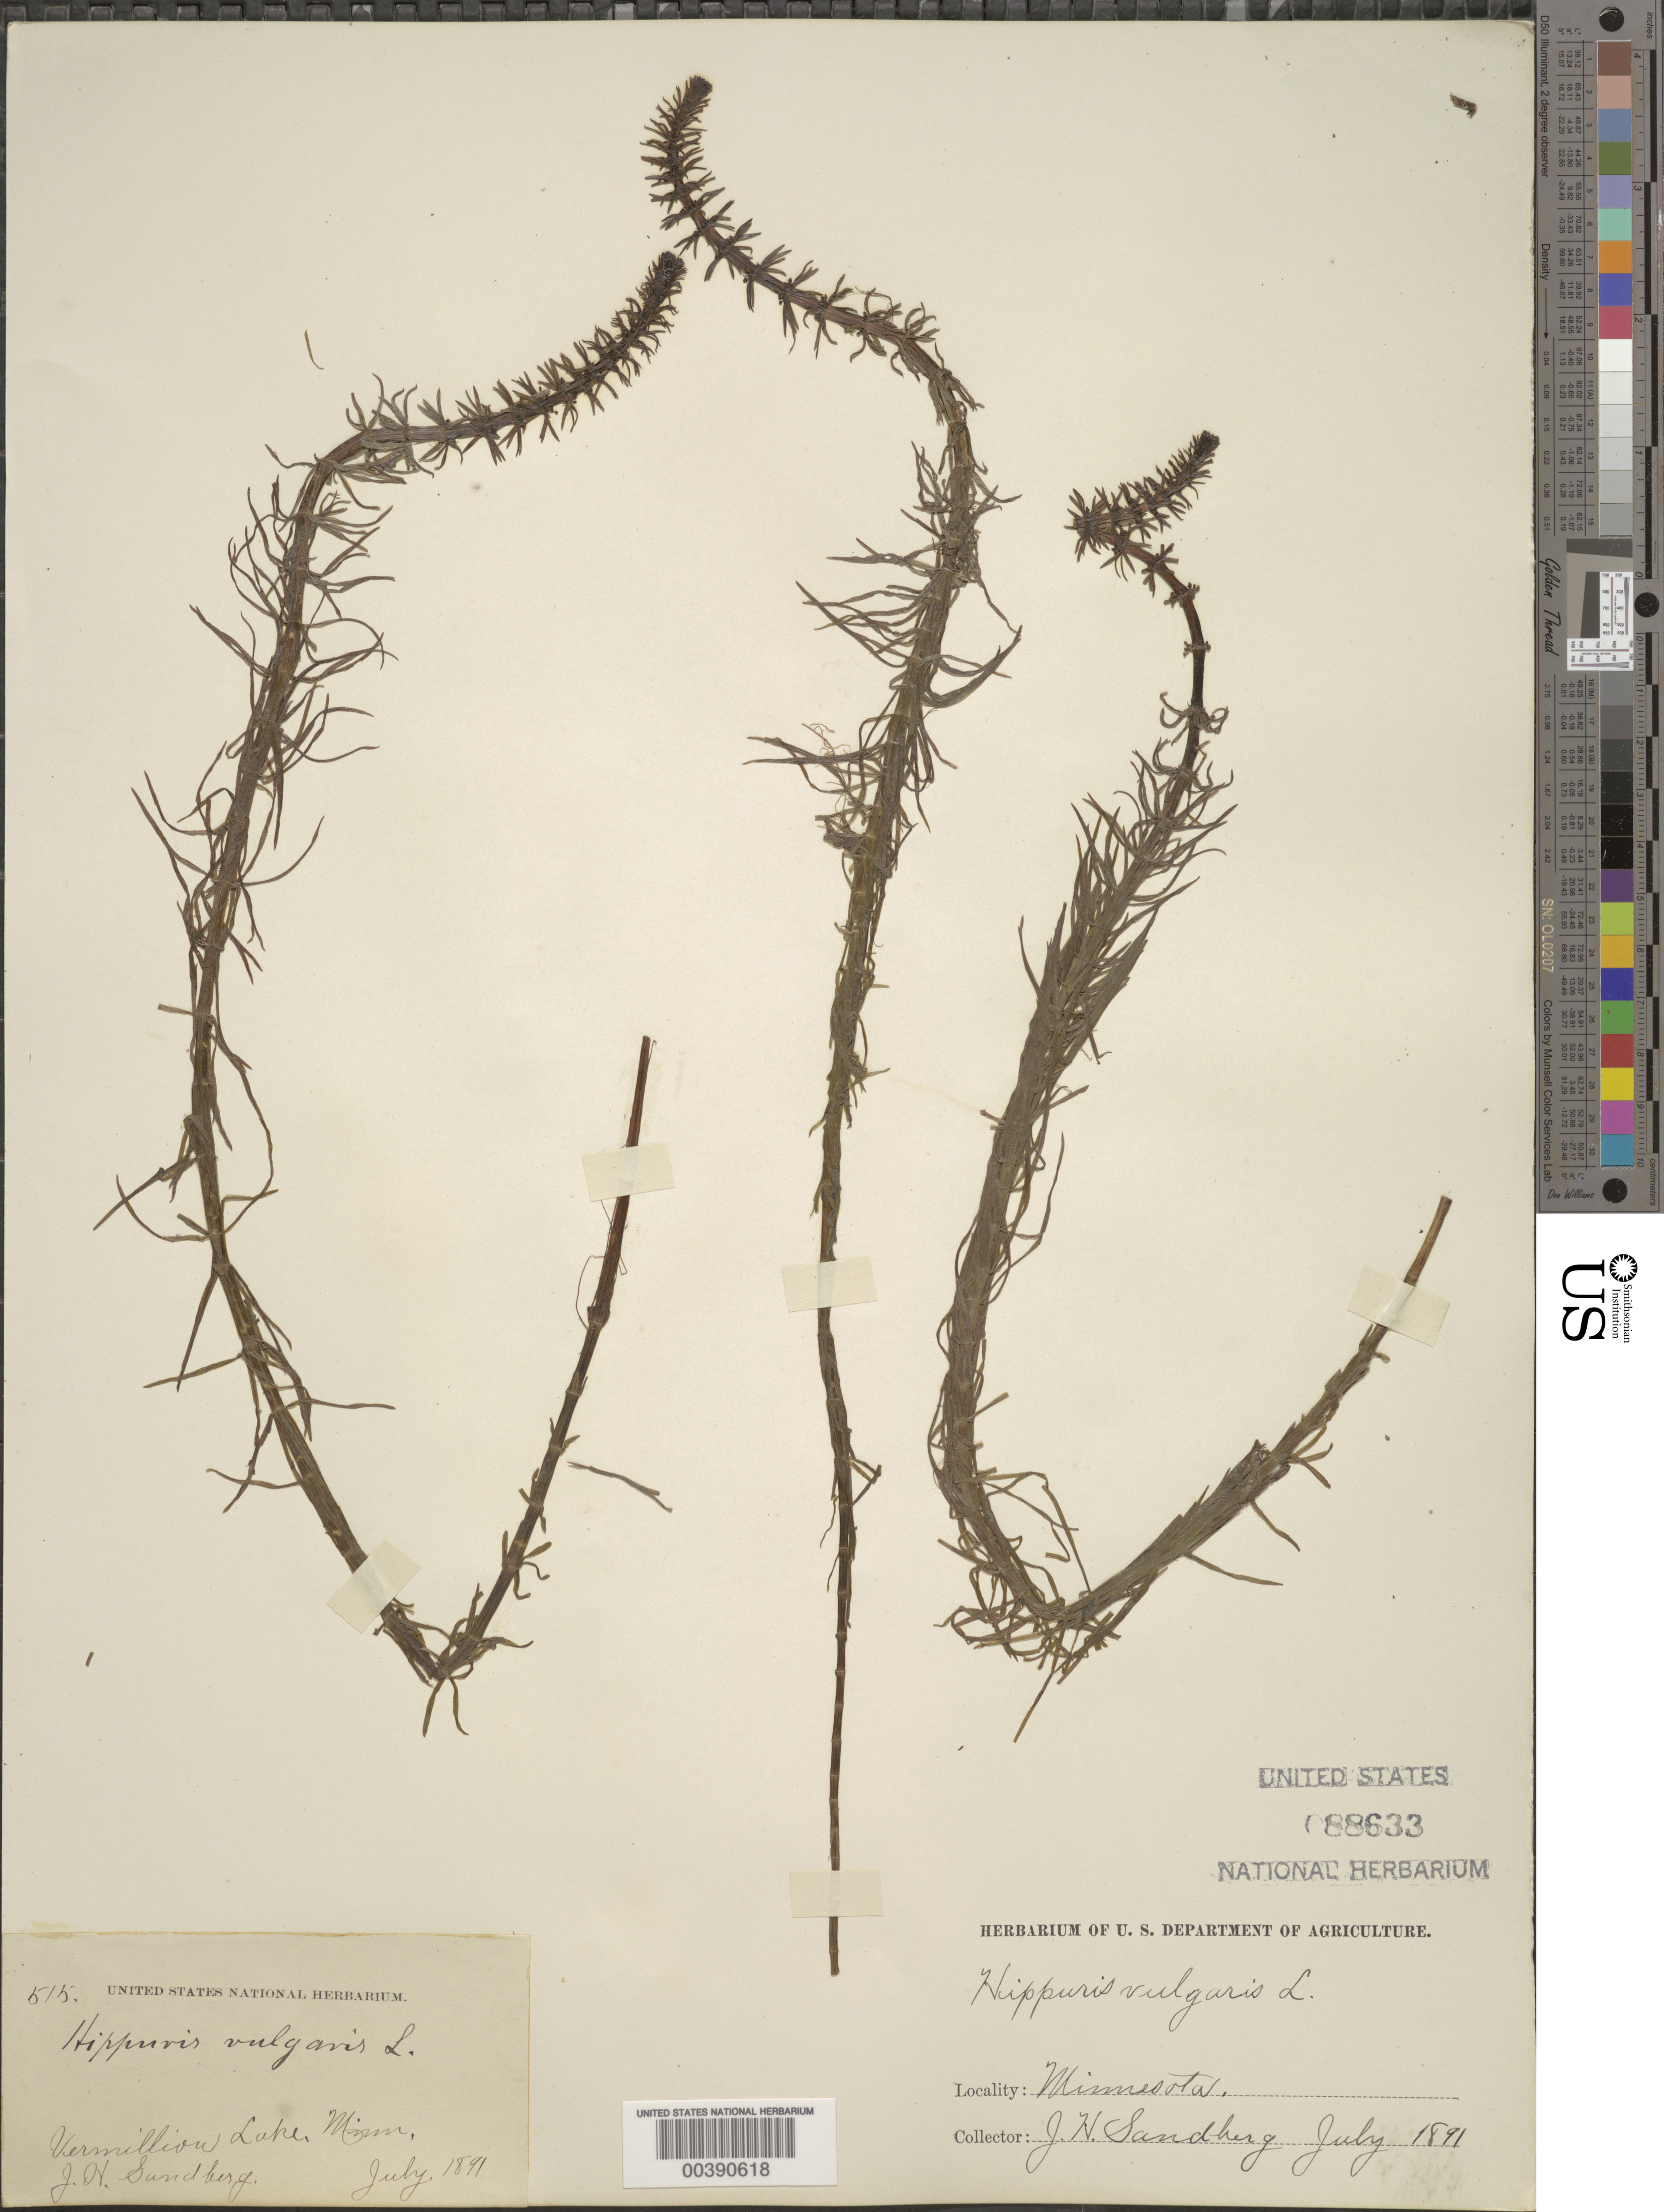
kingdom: Plantae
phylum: Tracheophyta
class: Magnoliopsida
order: Lamiales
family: Plantaginaceae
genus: Hippuris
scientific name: Hippuris vulgaris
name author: L.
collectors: J. H. Sandberg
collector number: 515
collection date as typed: Jul 1891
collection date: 1891-07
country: United States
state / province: Minnesota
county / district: Saint Louis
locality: Vermillion lake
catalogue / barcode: US 88633